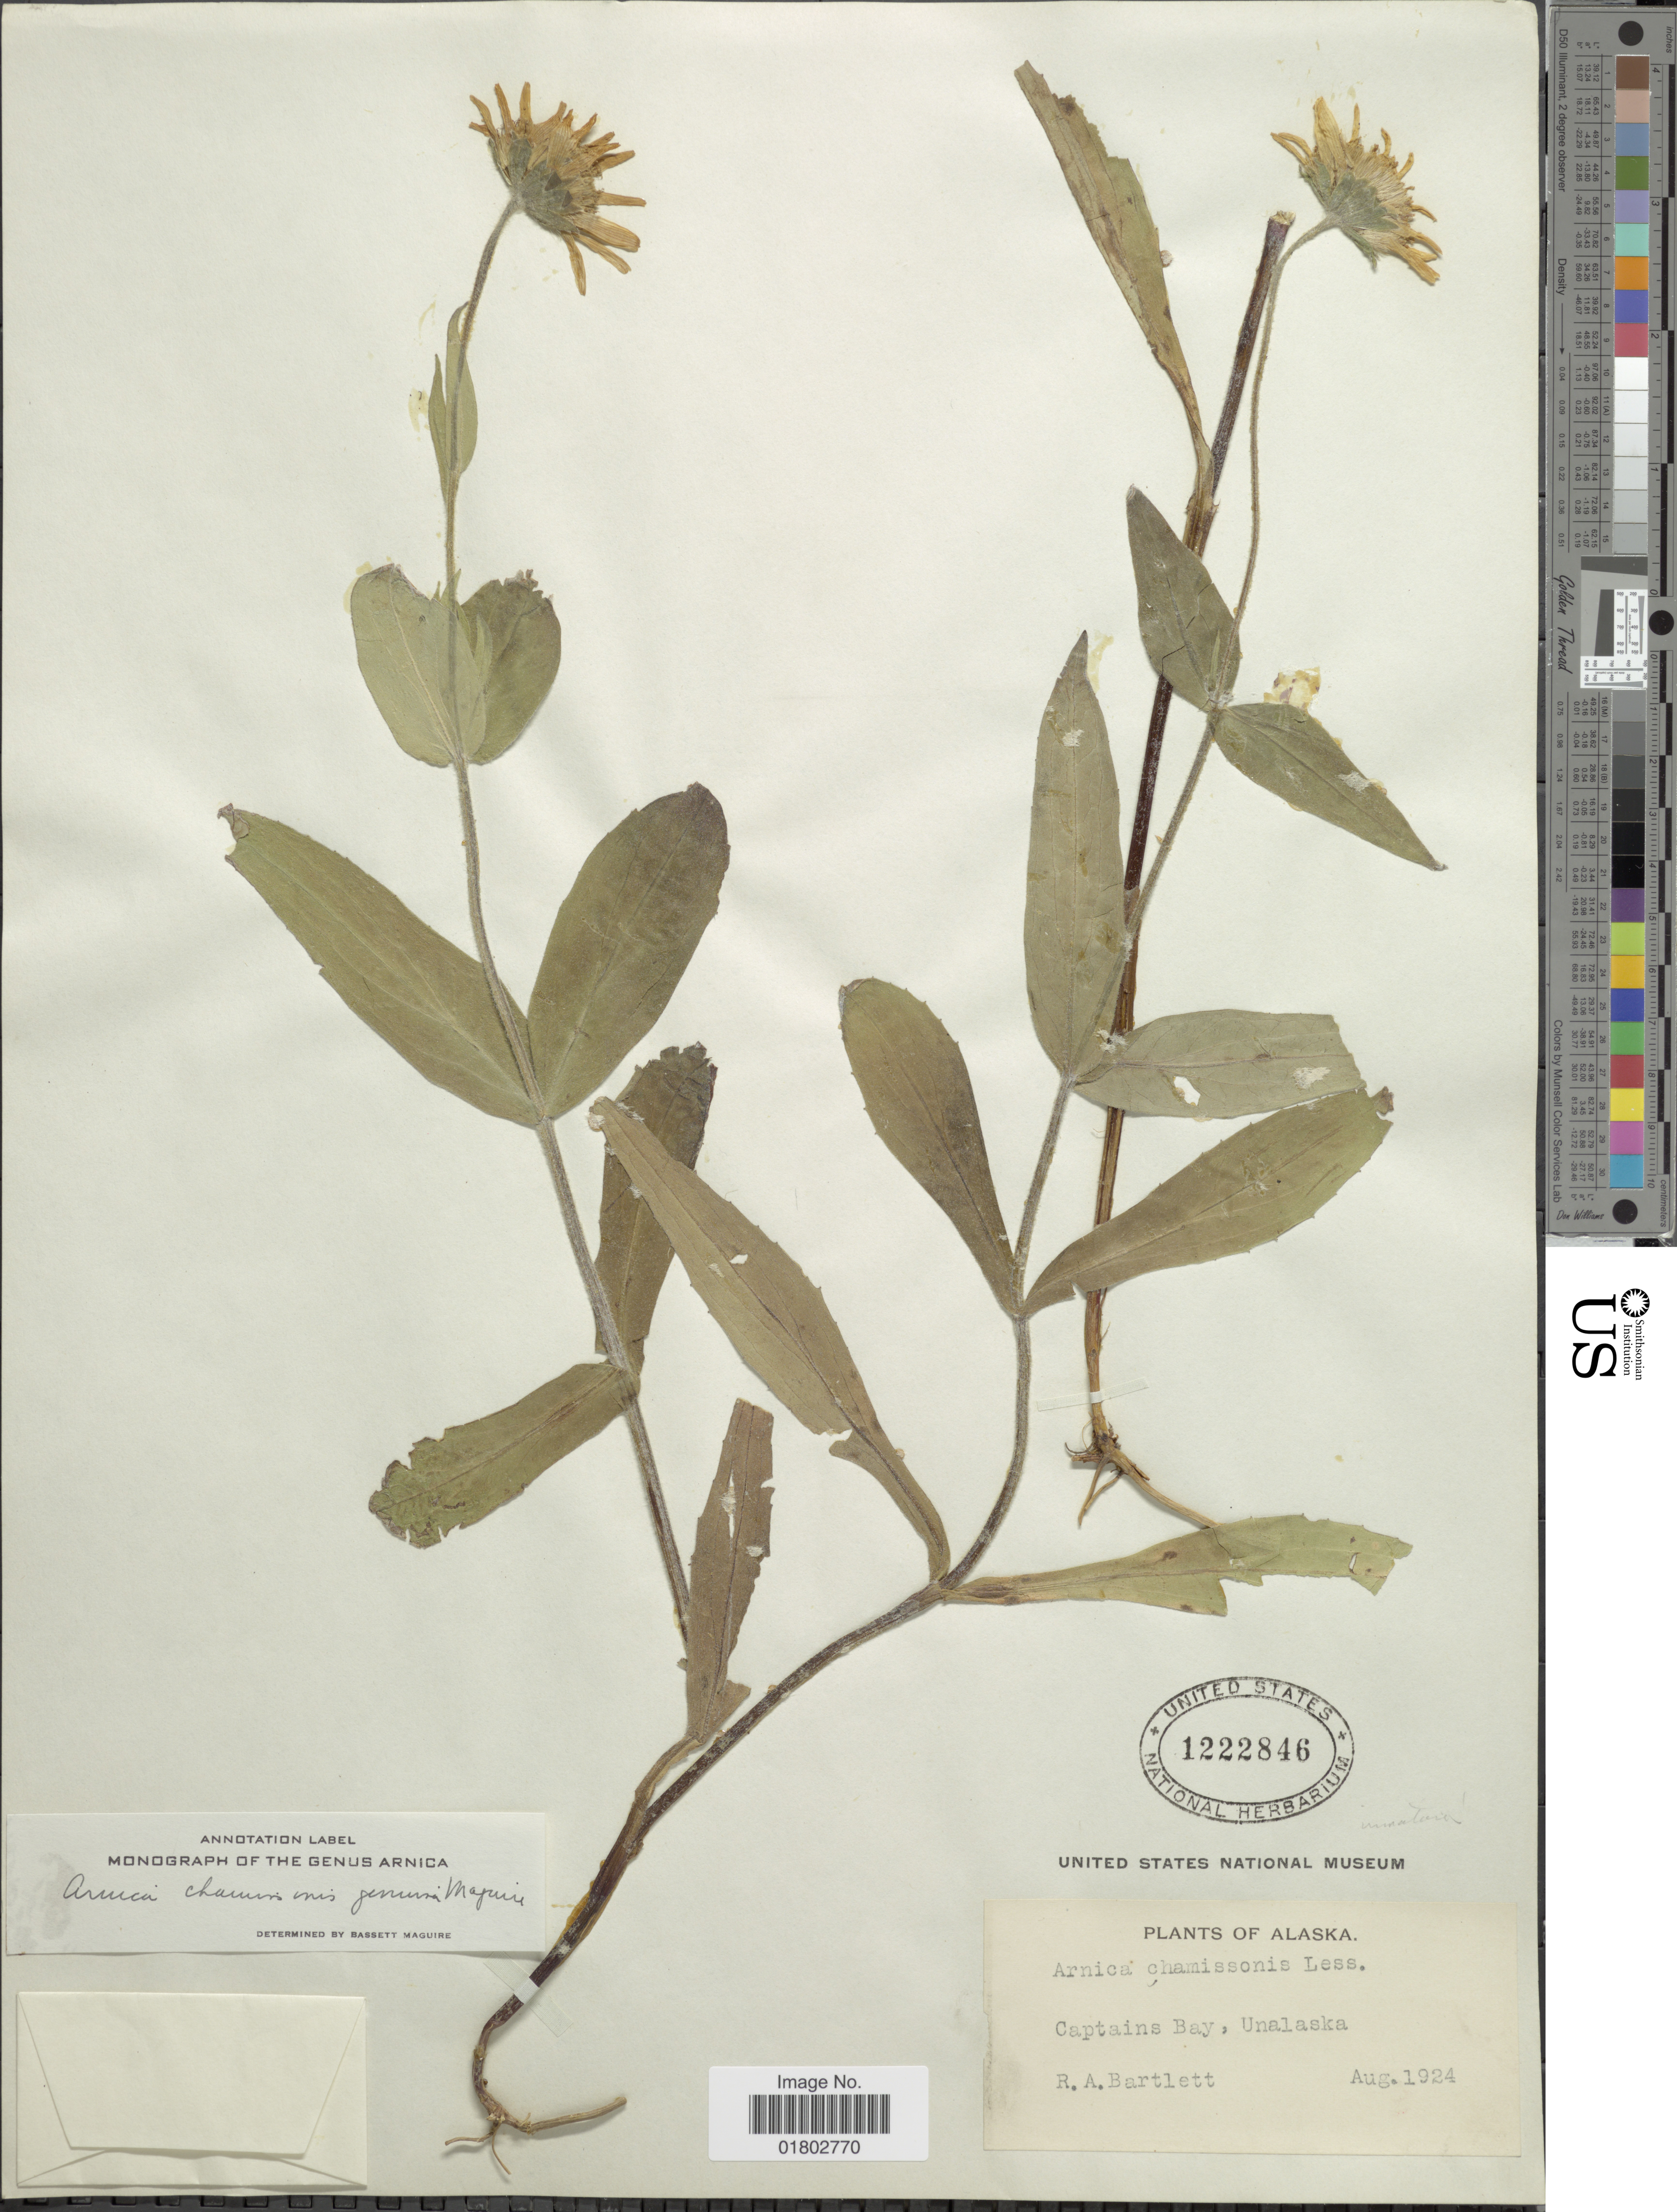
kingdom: Plantae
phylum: Tracheophyta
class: Magnoliopsida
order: Asterales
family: Asteraceae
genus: Arnica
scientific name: Arnica chamissonis subsp. genuina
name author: Maguire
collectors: R. A. Bartlett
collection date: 1924-08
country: United States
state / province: Alaska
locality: Captains Bay, Unalaska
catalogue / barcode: US 1222846